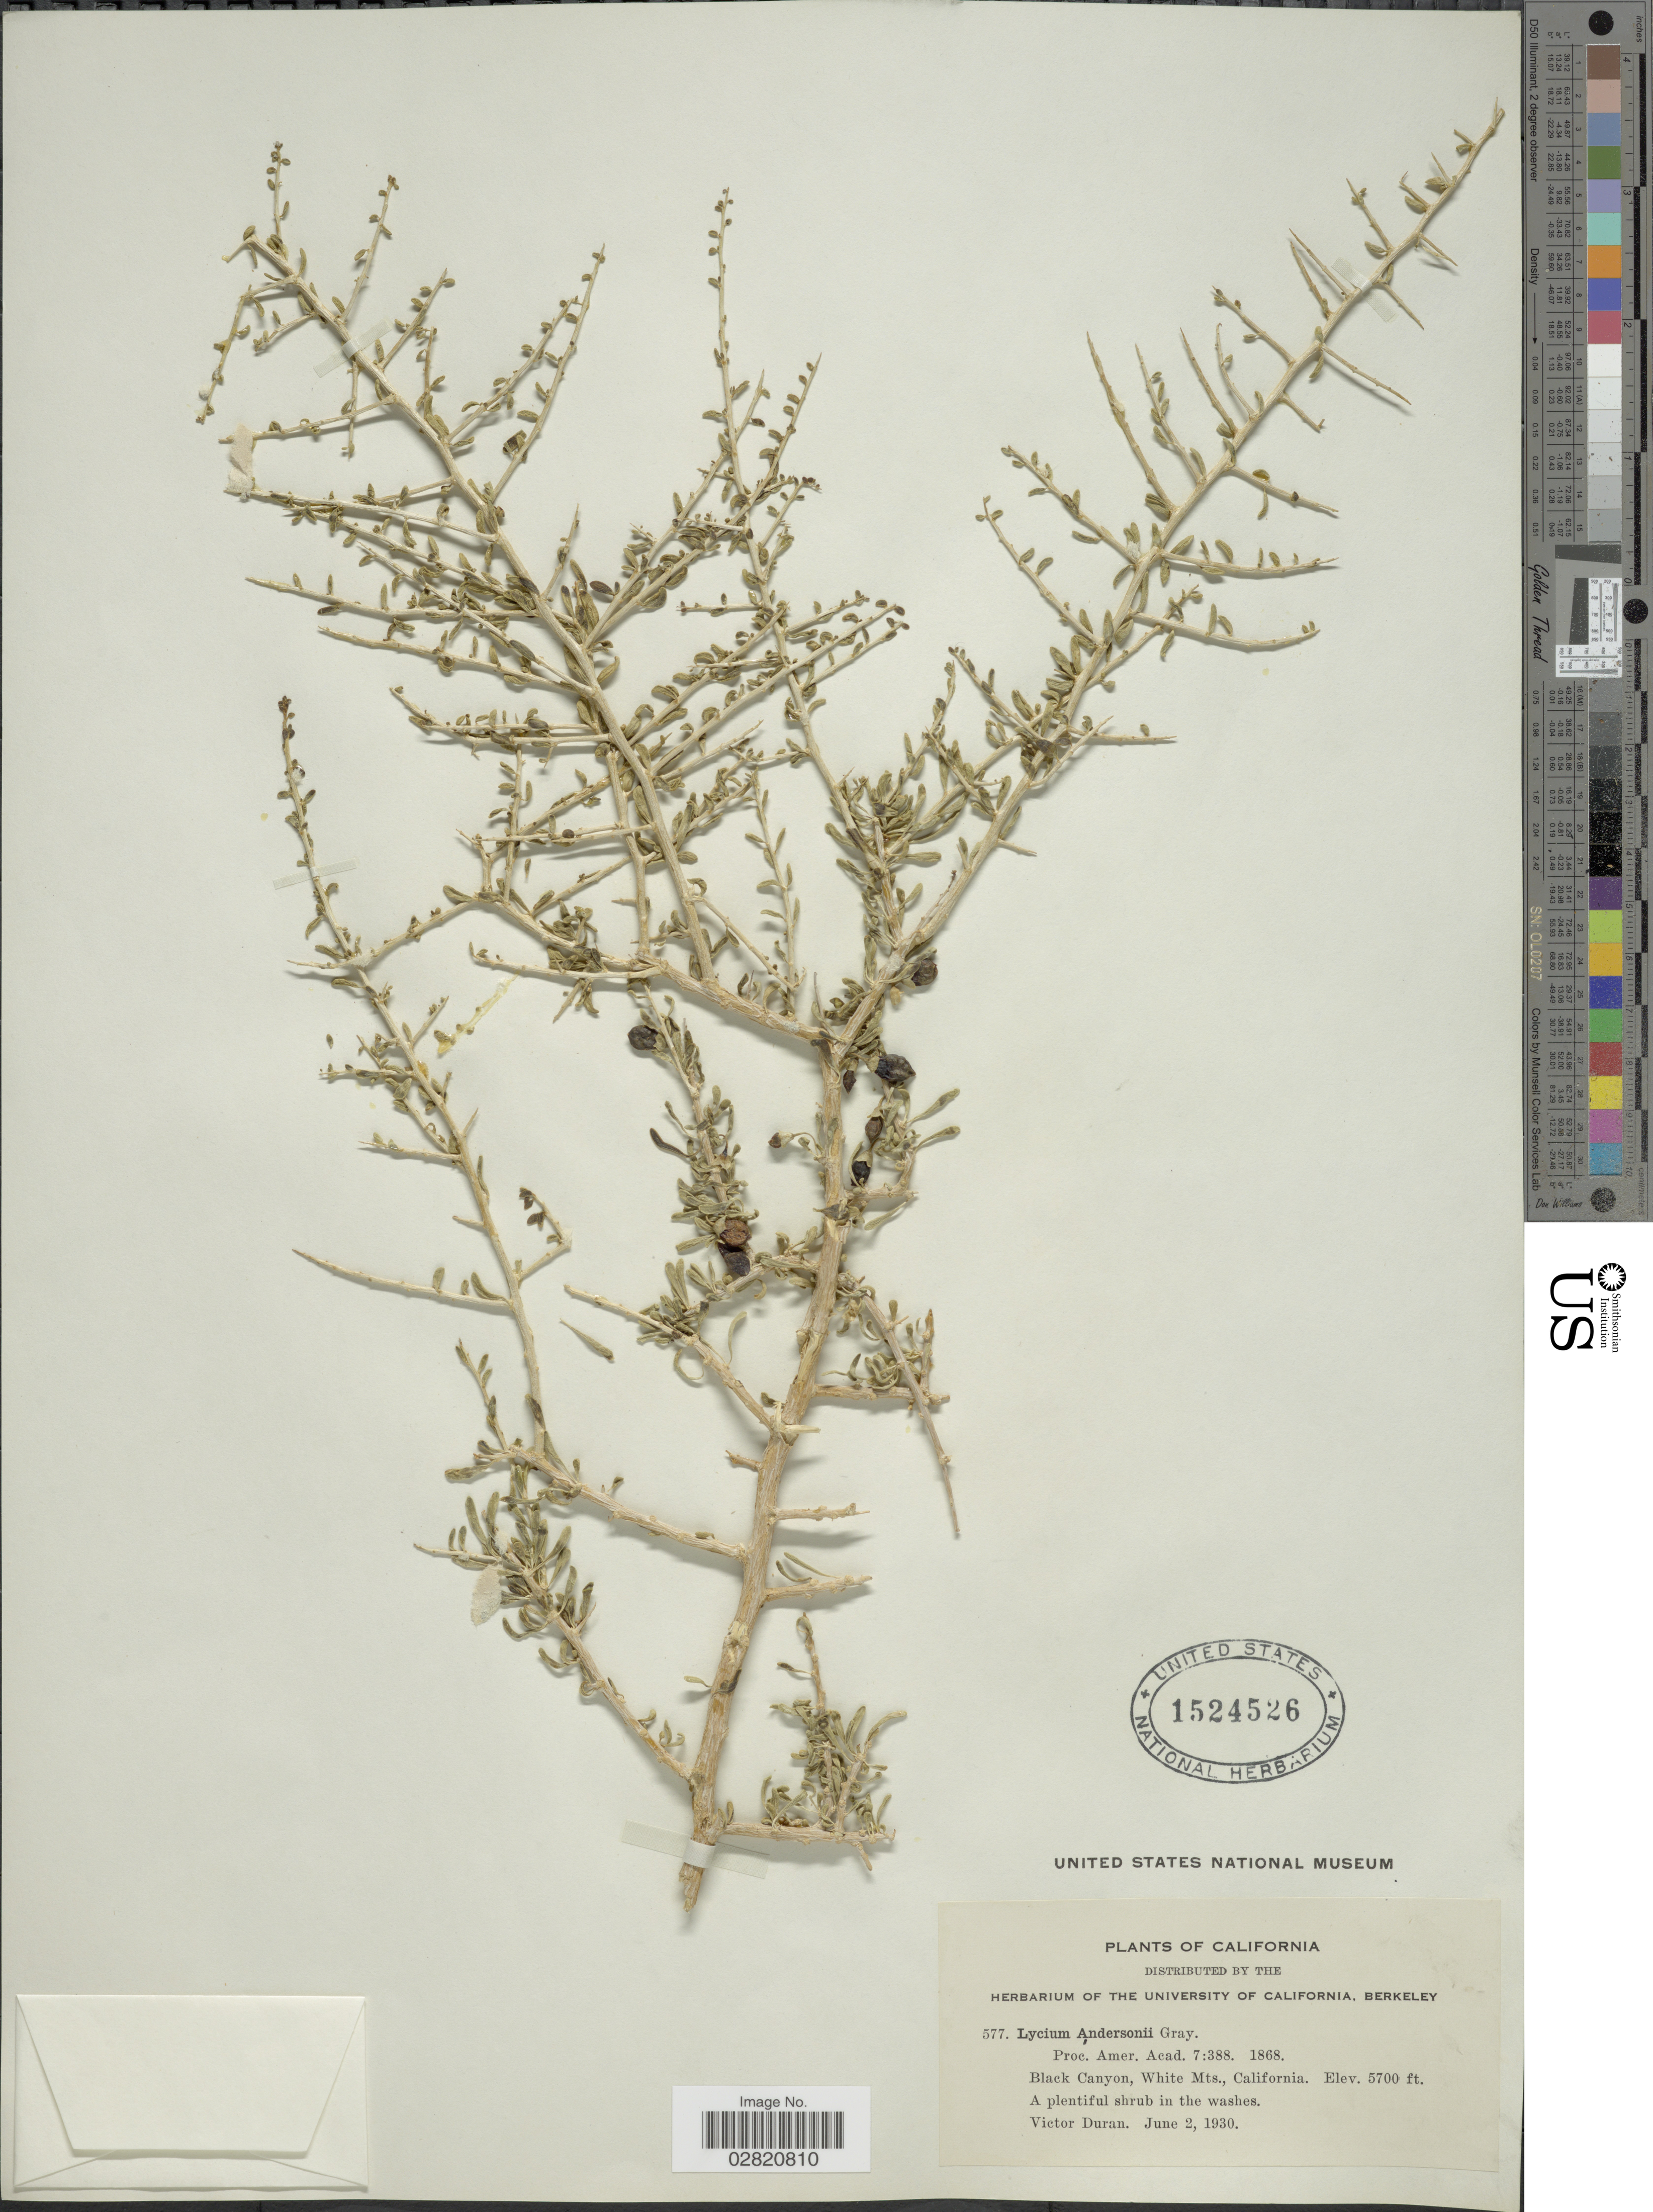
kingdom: Plantae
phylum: Tracheophyta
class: Magnoliopsida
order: Solanales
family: Solanaceae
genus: Lycium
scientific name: Lycium andersonii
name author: A. Gray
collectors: V. Duran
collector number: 577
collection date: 1930-06-02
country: United States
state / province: California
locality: Black Canyon, White Mts.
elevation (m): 1737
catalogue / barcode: US 1524526